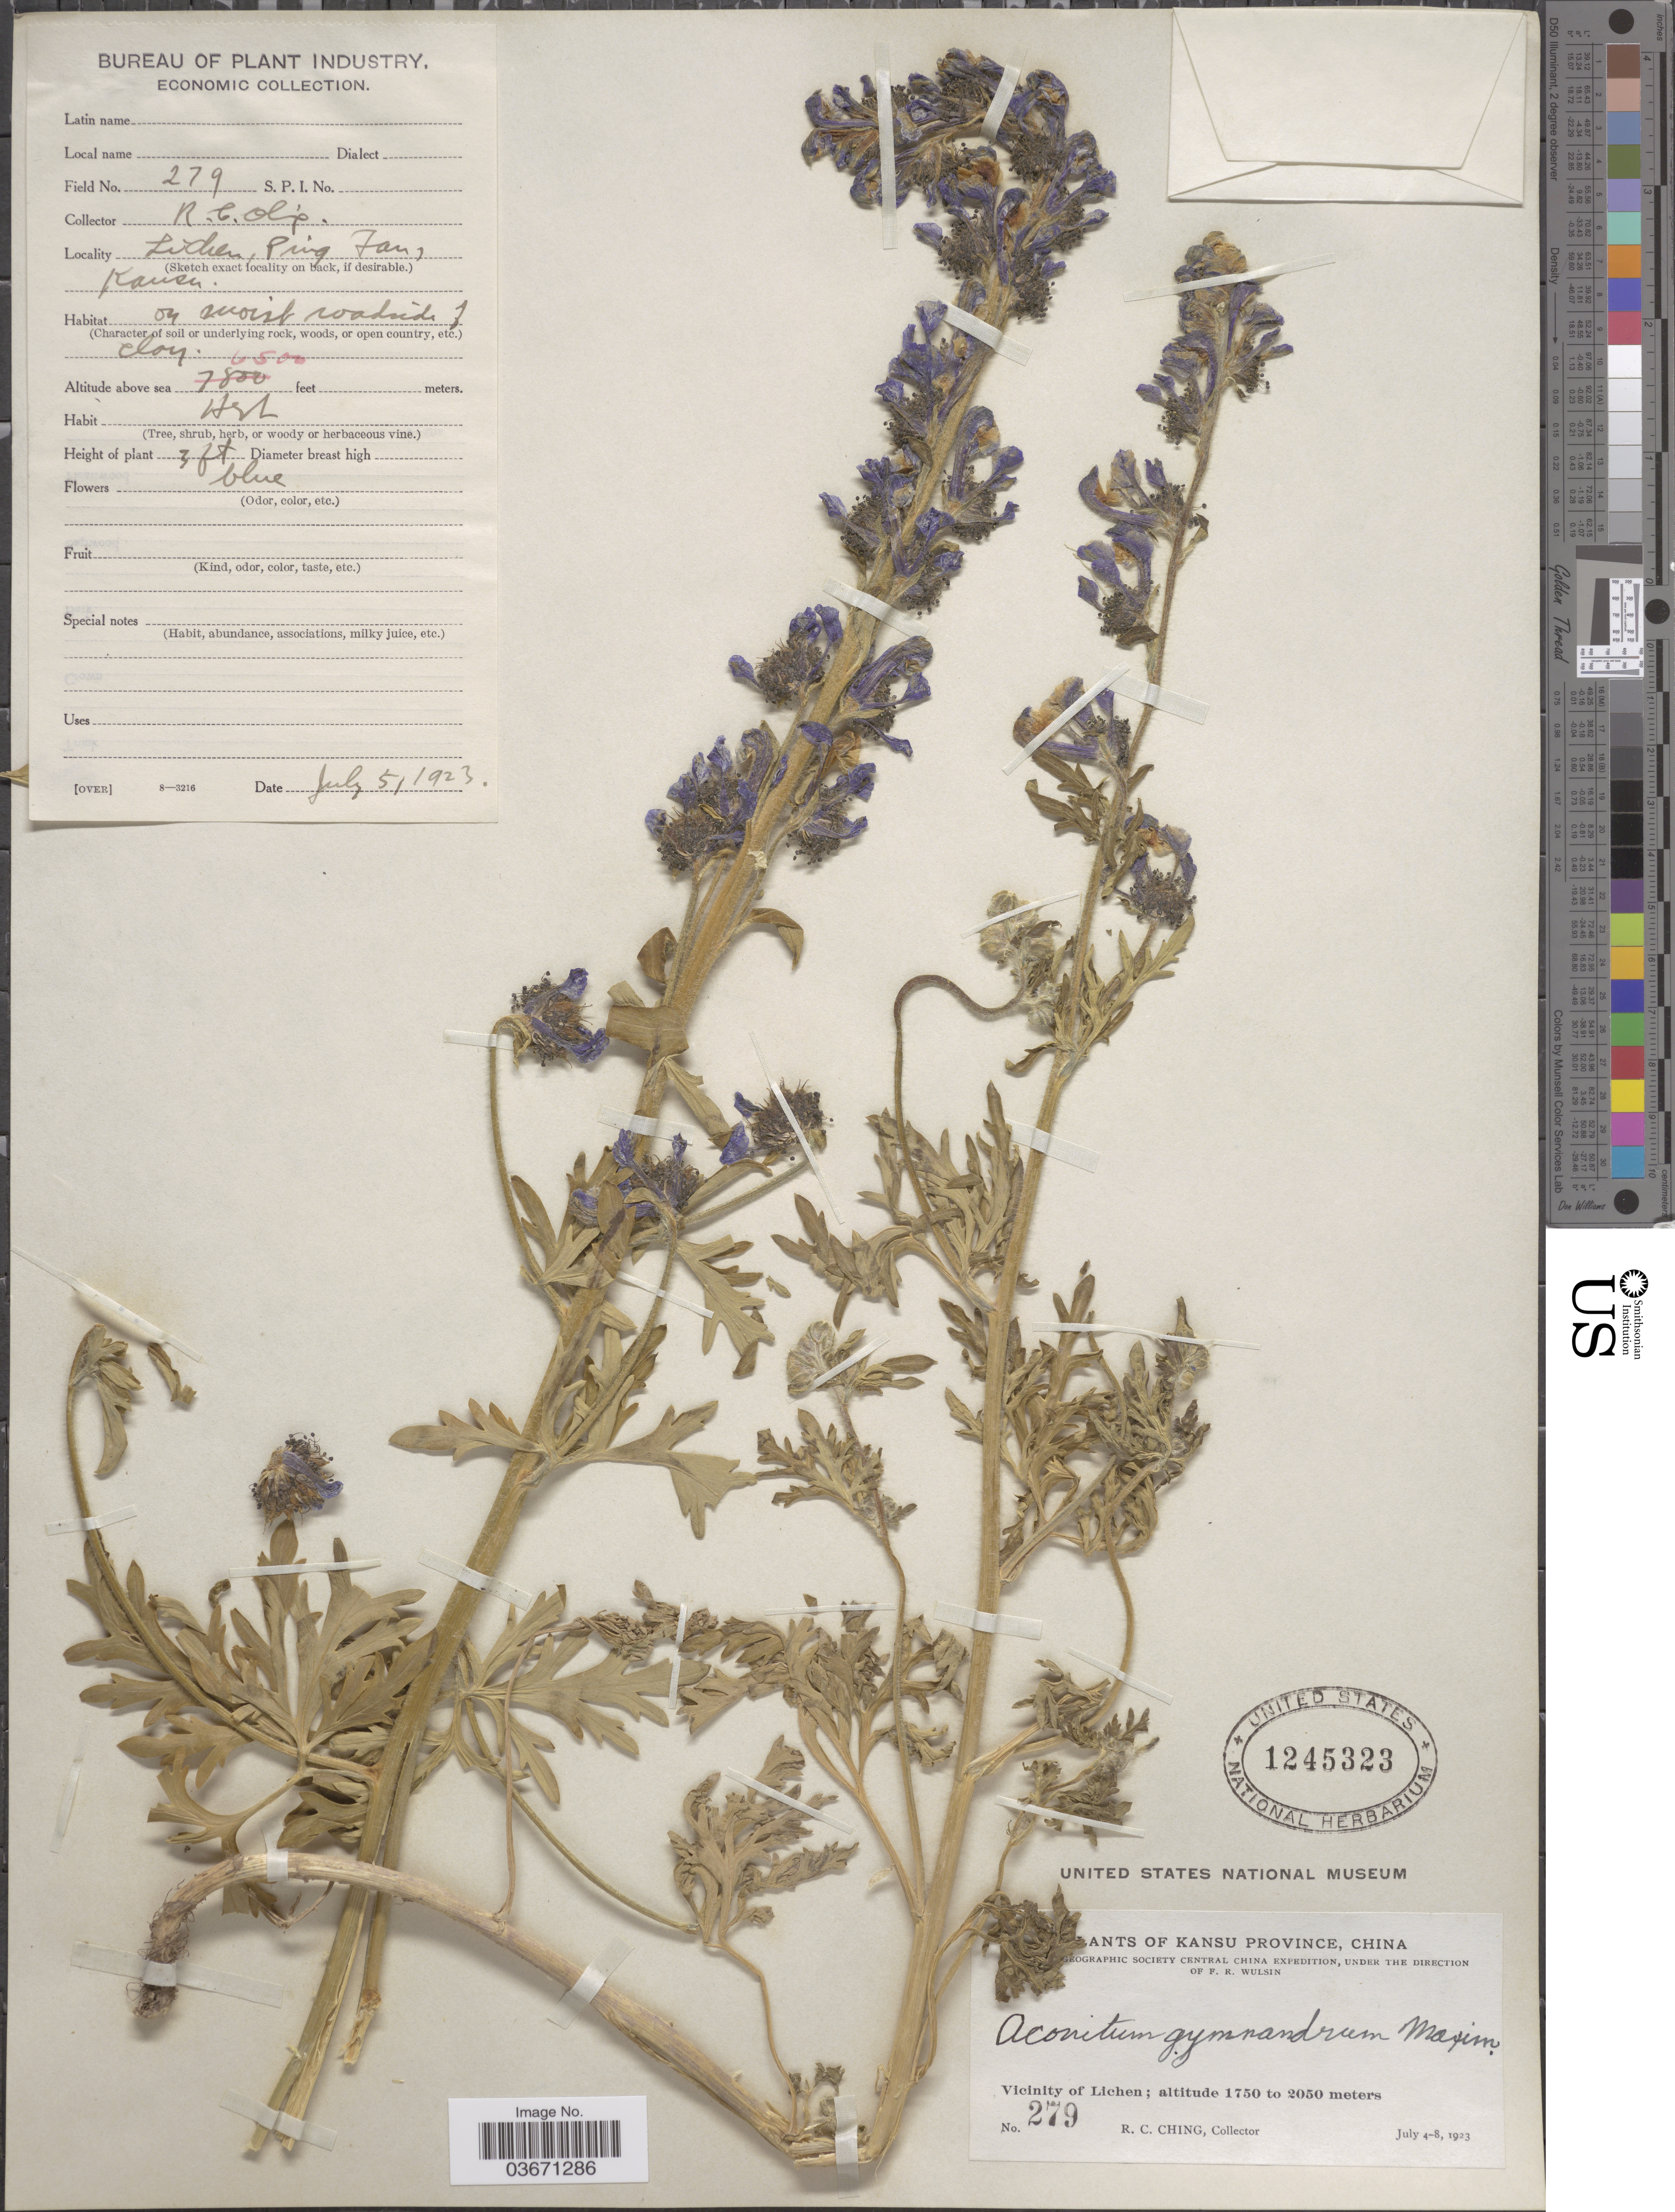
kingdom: Plantae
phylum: Tracheophyta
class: Magnoliopsida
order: Ranunculales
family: Ranunculaceae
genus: Aconitum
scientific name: Aconitum gymnandrum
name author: Maxim.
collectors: R. C. Ching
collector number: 279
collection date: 1923-07-05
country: China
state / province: Gansu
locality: Kansu Province. Vicinity of Lichen.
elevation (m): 1750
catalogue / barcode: US 1245323